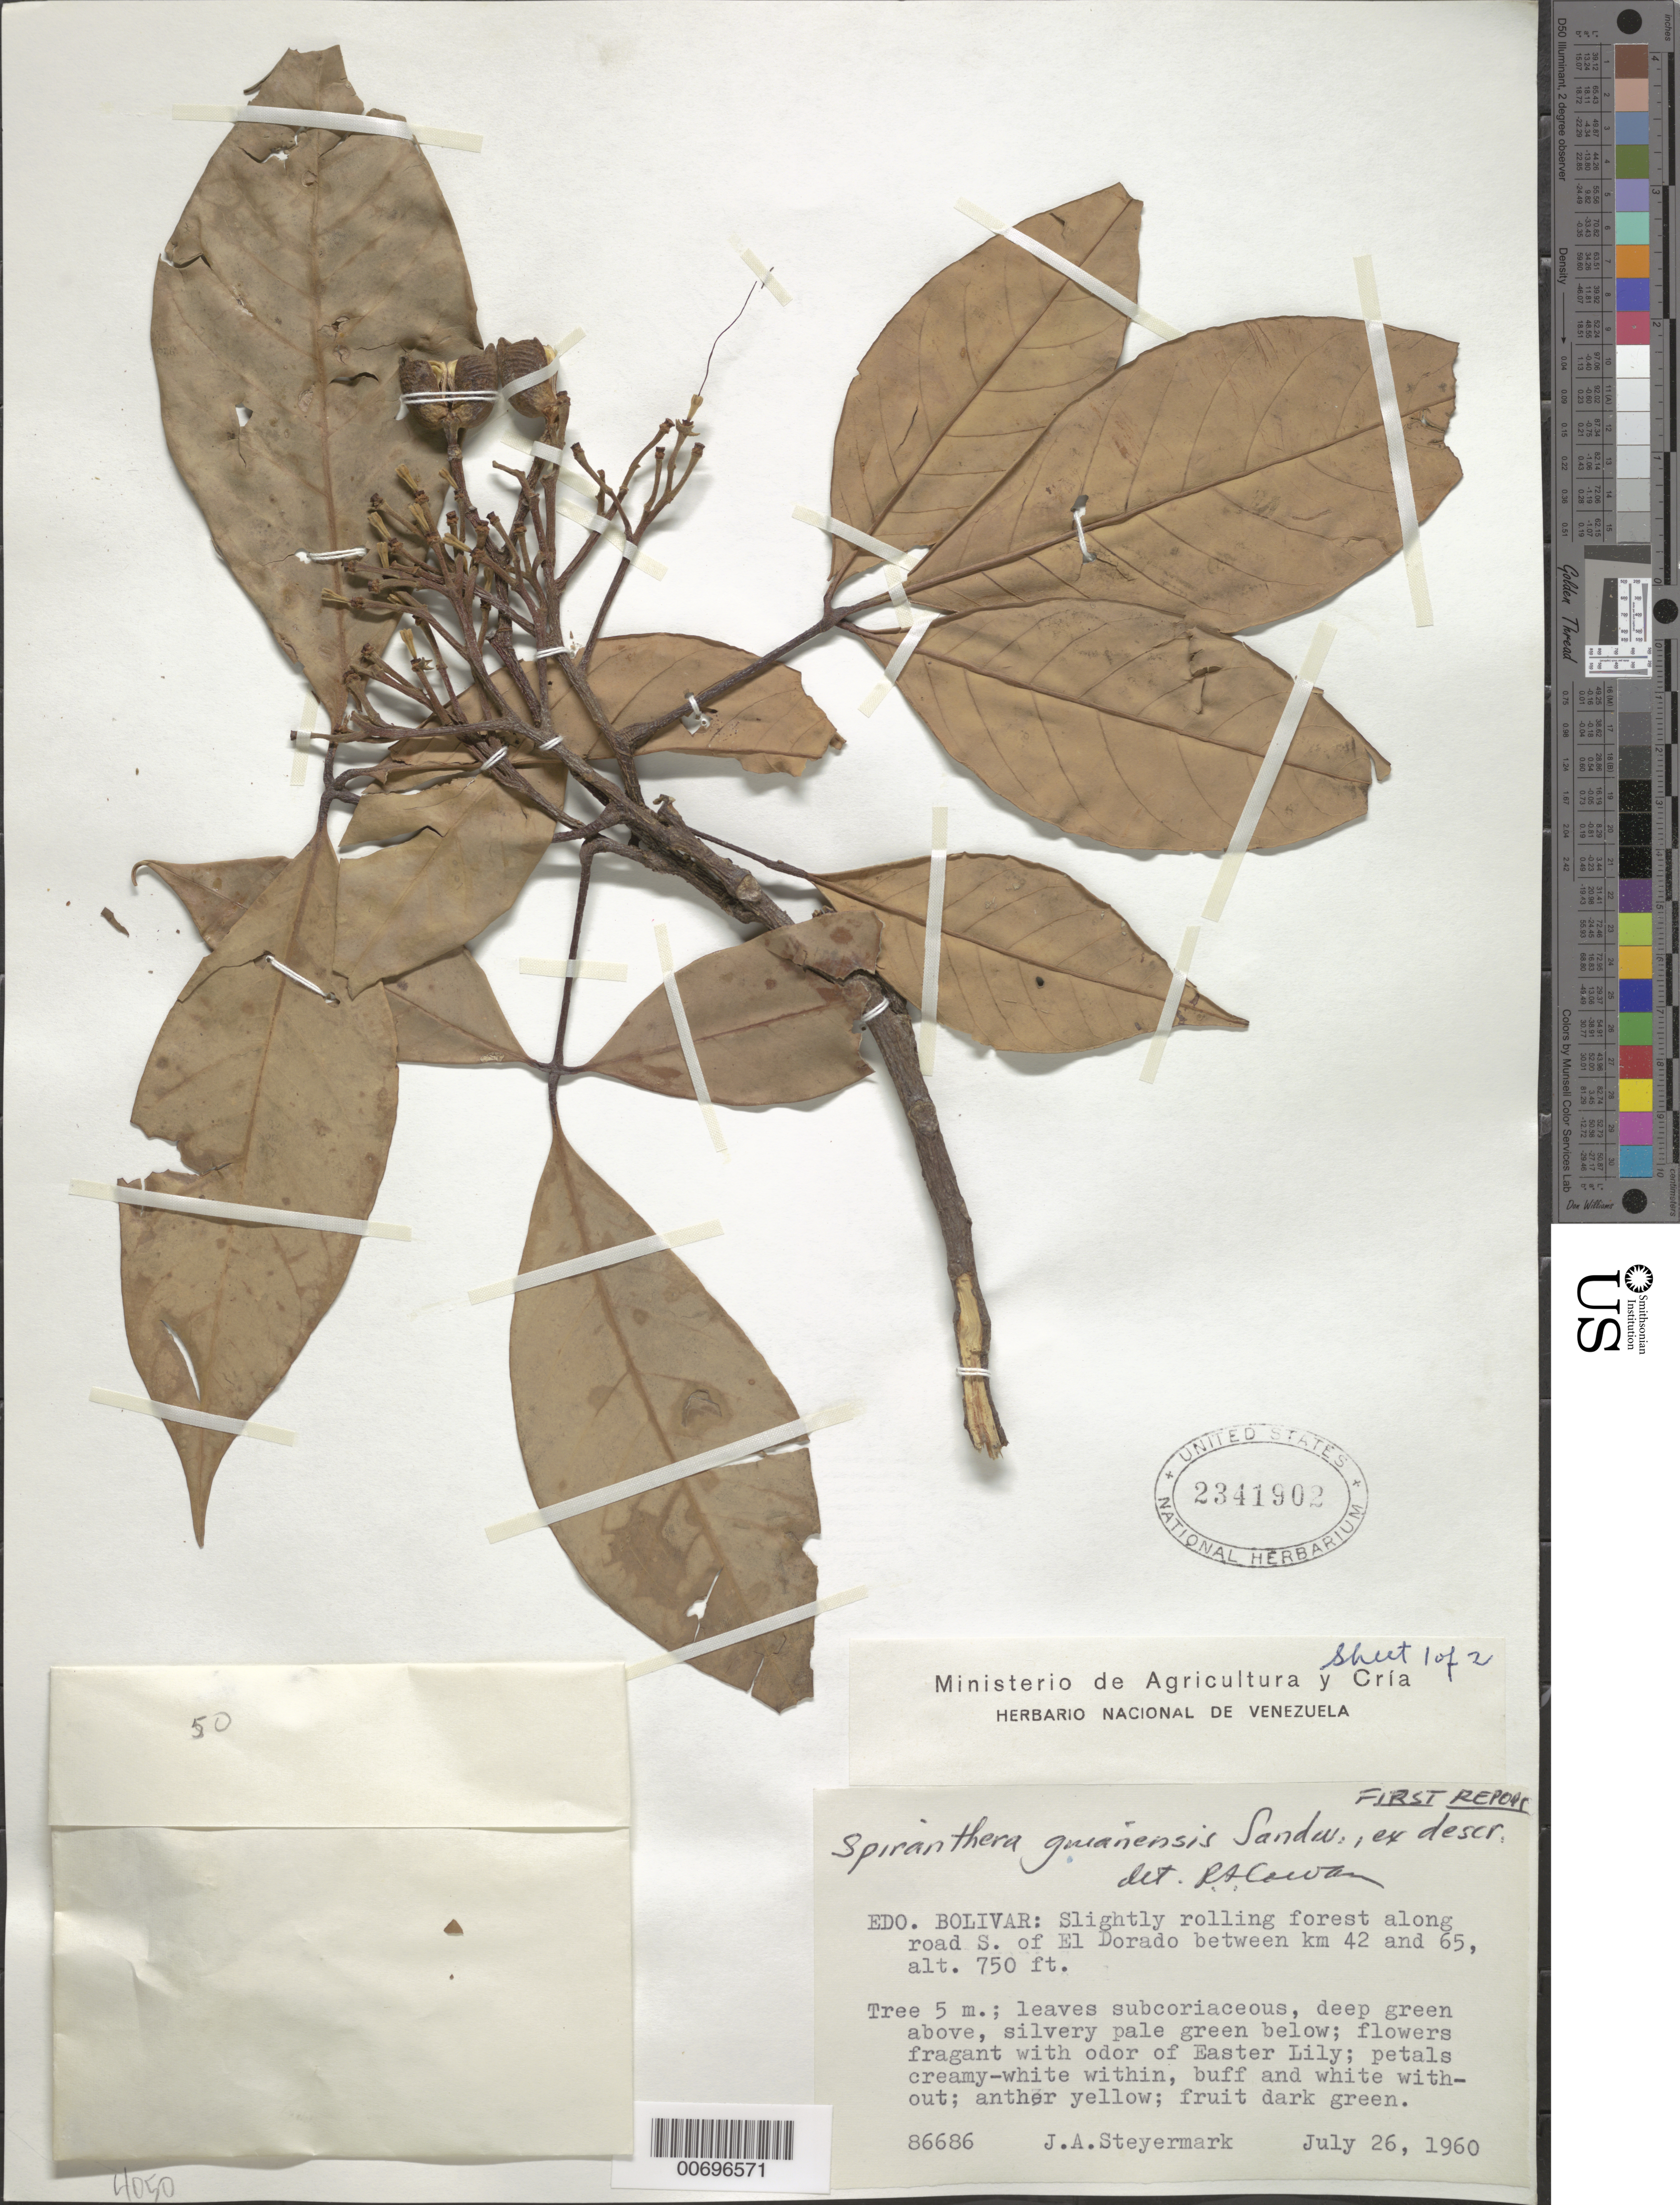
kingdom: Plantae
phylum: Tracheophyta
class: Magnoliopsida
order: Sapindales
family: Rutaceae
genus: Spiranthera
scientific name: Spiranthera guianensis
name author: Sandwith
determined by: Cowan, R. A.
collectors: J. Steyermark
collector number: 86686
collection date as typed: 26-Jul-60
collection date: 1960-07-26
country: Venezuela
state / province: Bolívar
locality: El Dorado, S of, km 42 to km 65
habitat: Slightly rolling forest along road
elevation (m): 230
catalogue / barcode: US 2341902